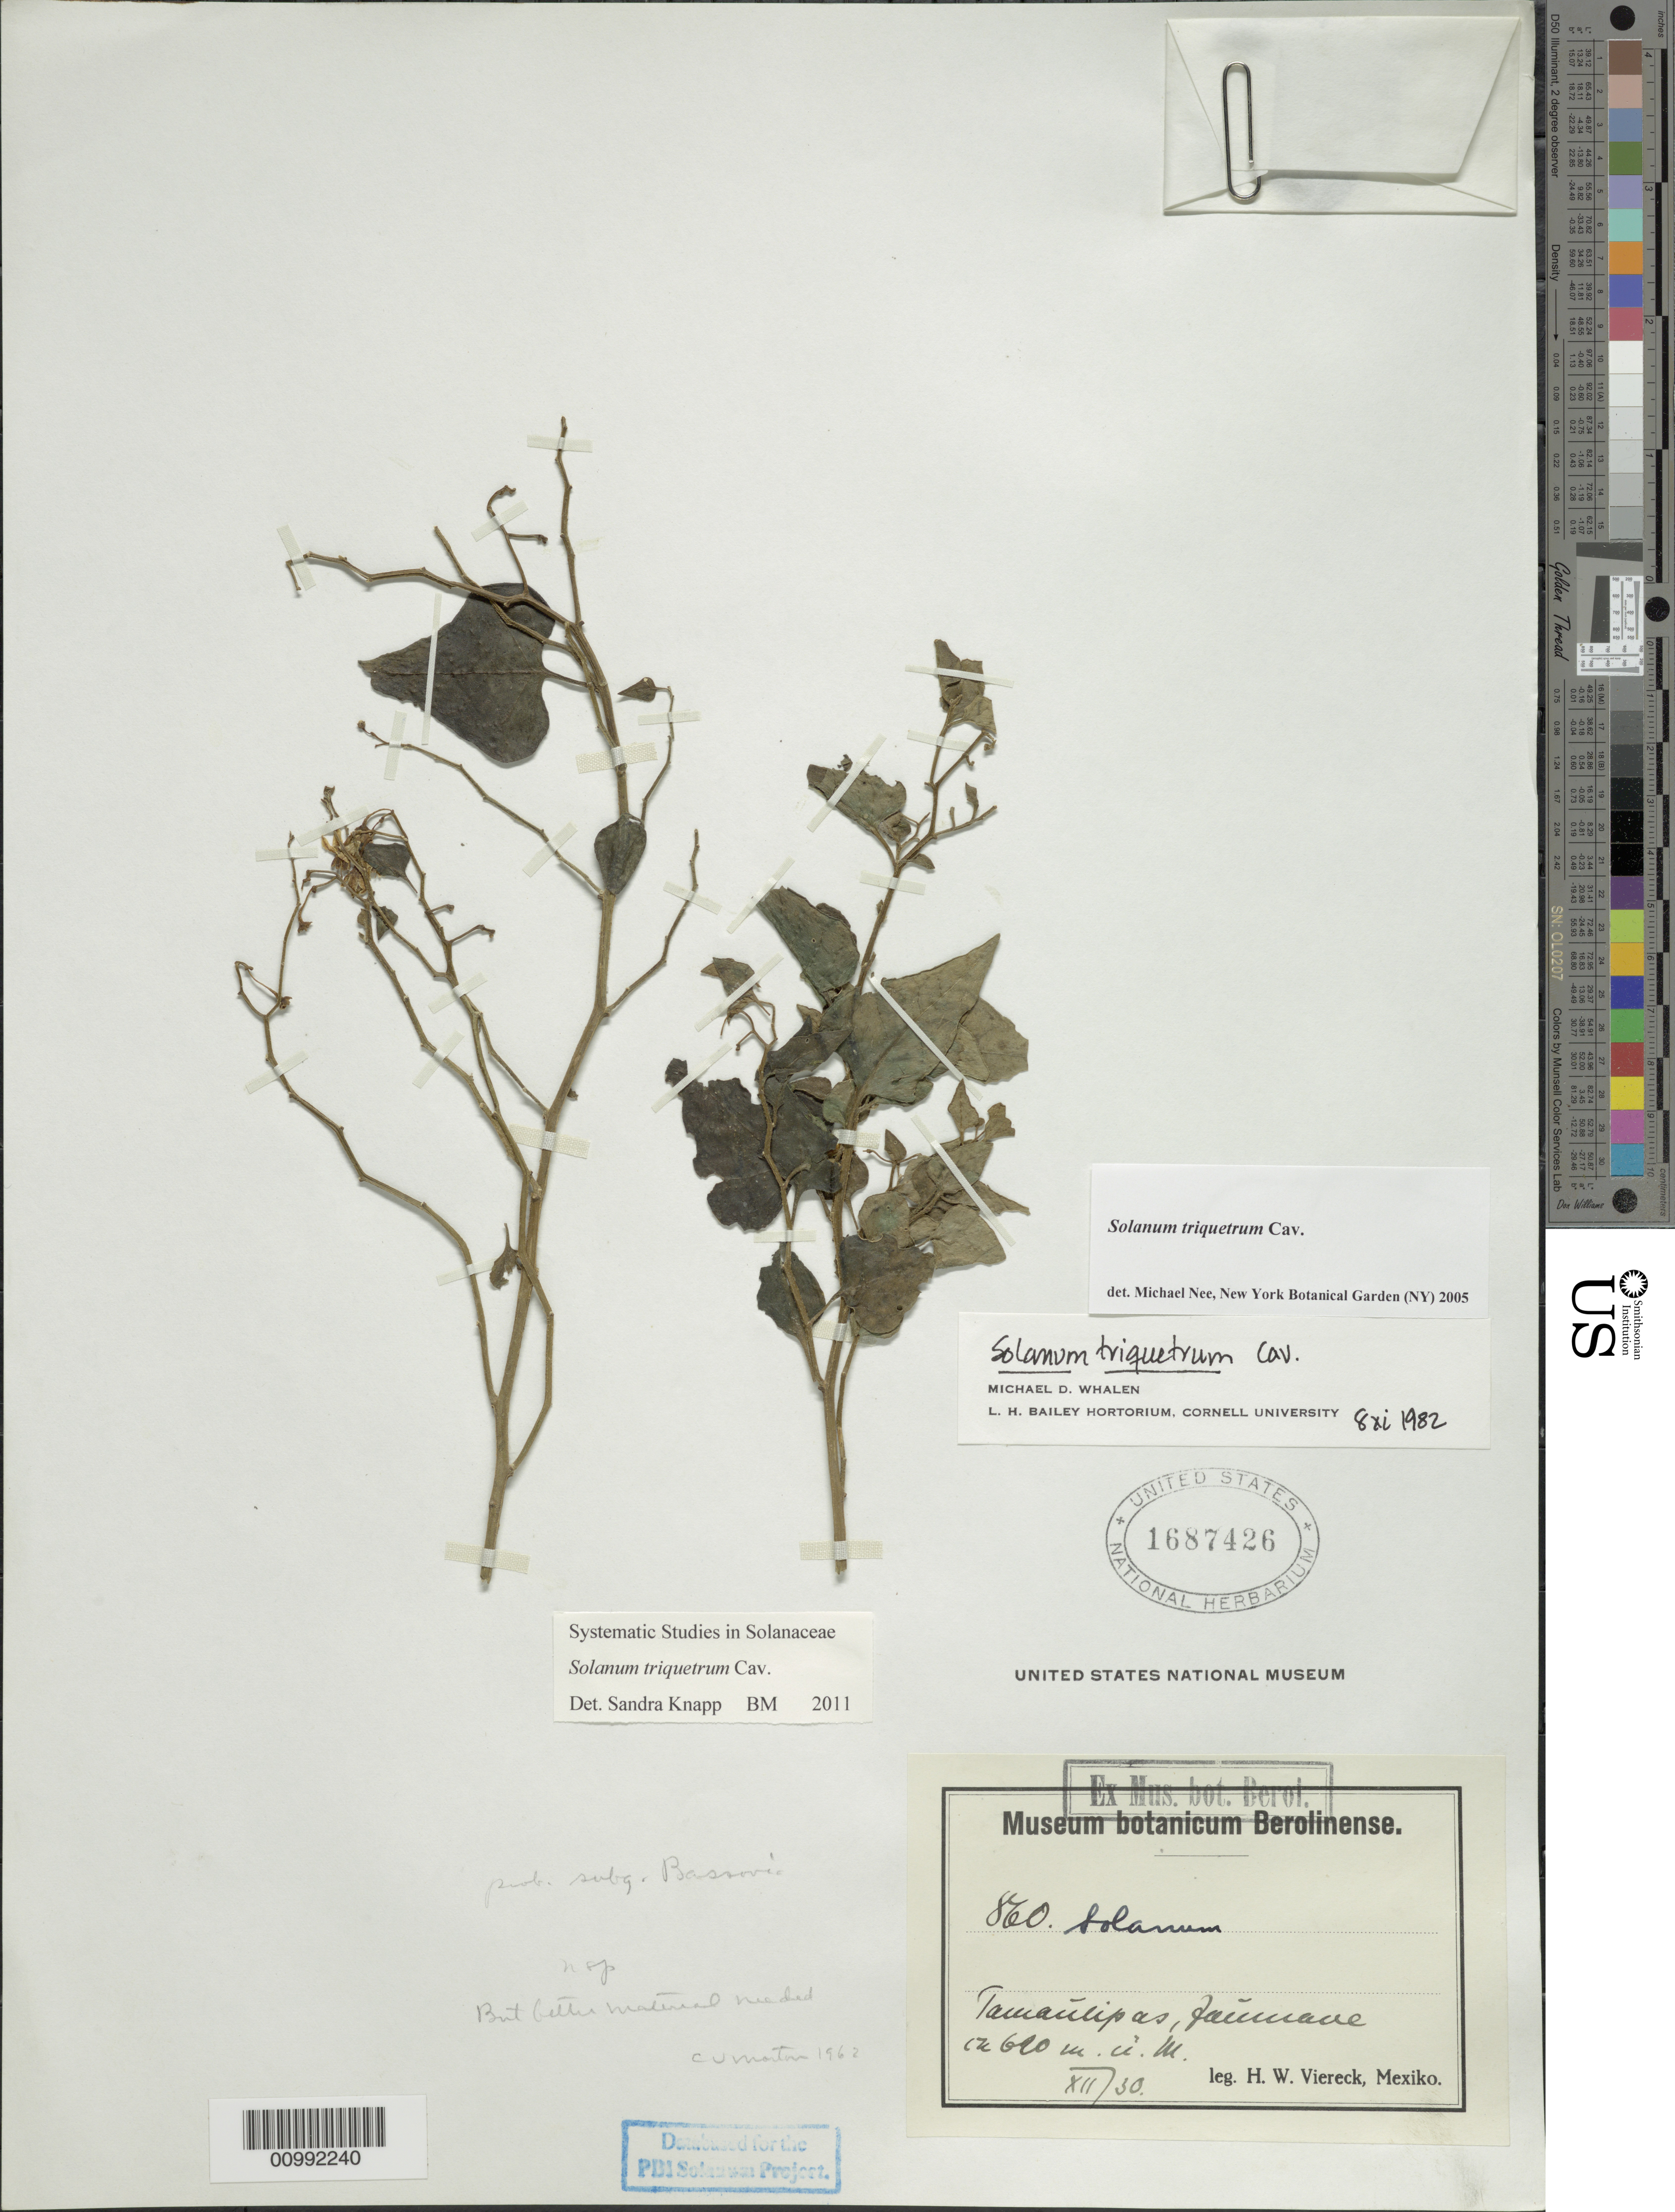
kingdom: Plantae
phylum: Tracheophyta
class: Magnoliopsida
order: Solanales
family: Solanaceae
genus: Solanum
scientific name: Solanum triquetrum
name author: Cav.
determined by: Knapp, S. D.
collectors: H. W. Viereck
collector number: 860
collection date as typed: Jul 1930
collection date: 1930-07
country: Mexico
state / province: Tamaulipas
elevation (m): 620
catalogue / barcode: US 1687426